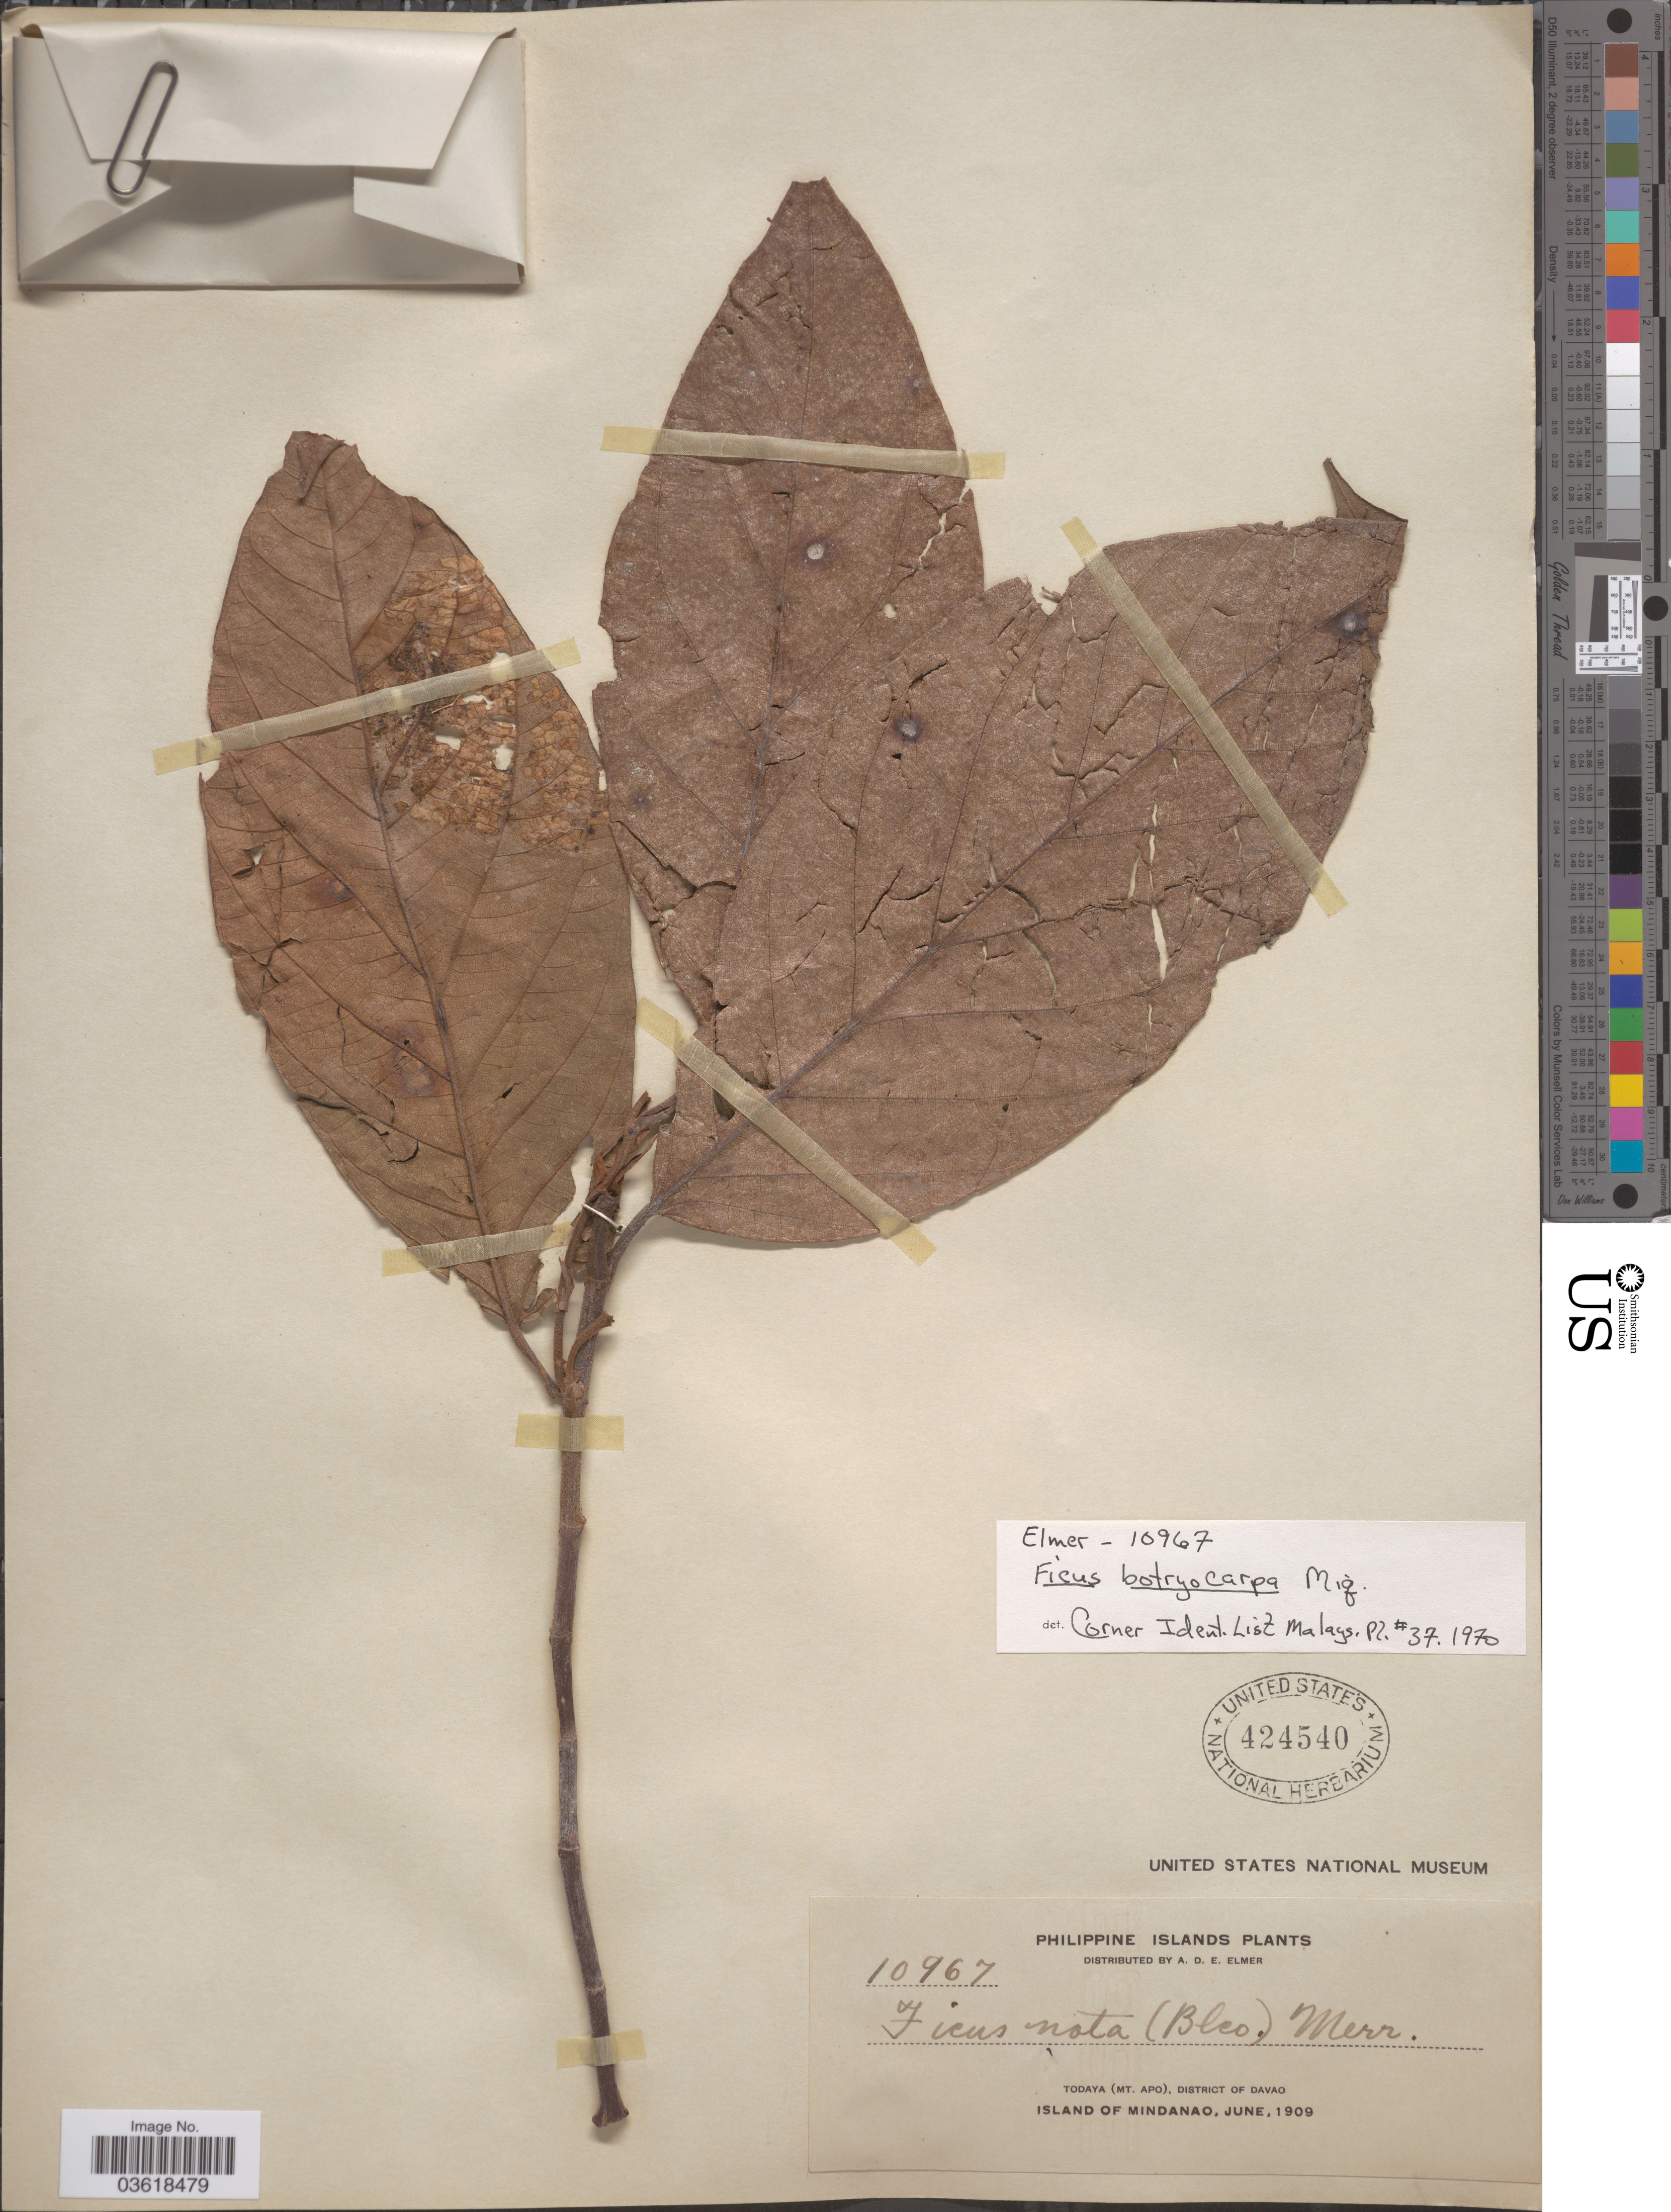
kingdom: Plantae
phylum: Tracheophyta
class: Magnoliopsida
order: Rosales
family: Moraceae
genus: Ficus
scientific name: Ficus botryocarpa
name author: Miq.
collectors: A. D. E. Elmer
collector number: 10967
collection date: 1909-06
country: Philippines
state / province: Davao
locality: Philippine Islands. Todaya (Mt. Apo), District of Davao. Island of Mindanao.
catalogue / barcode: US 424540